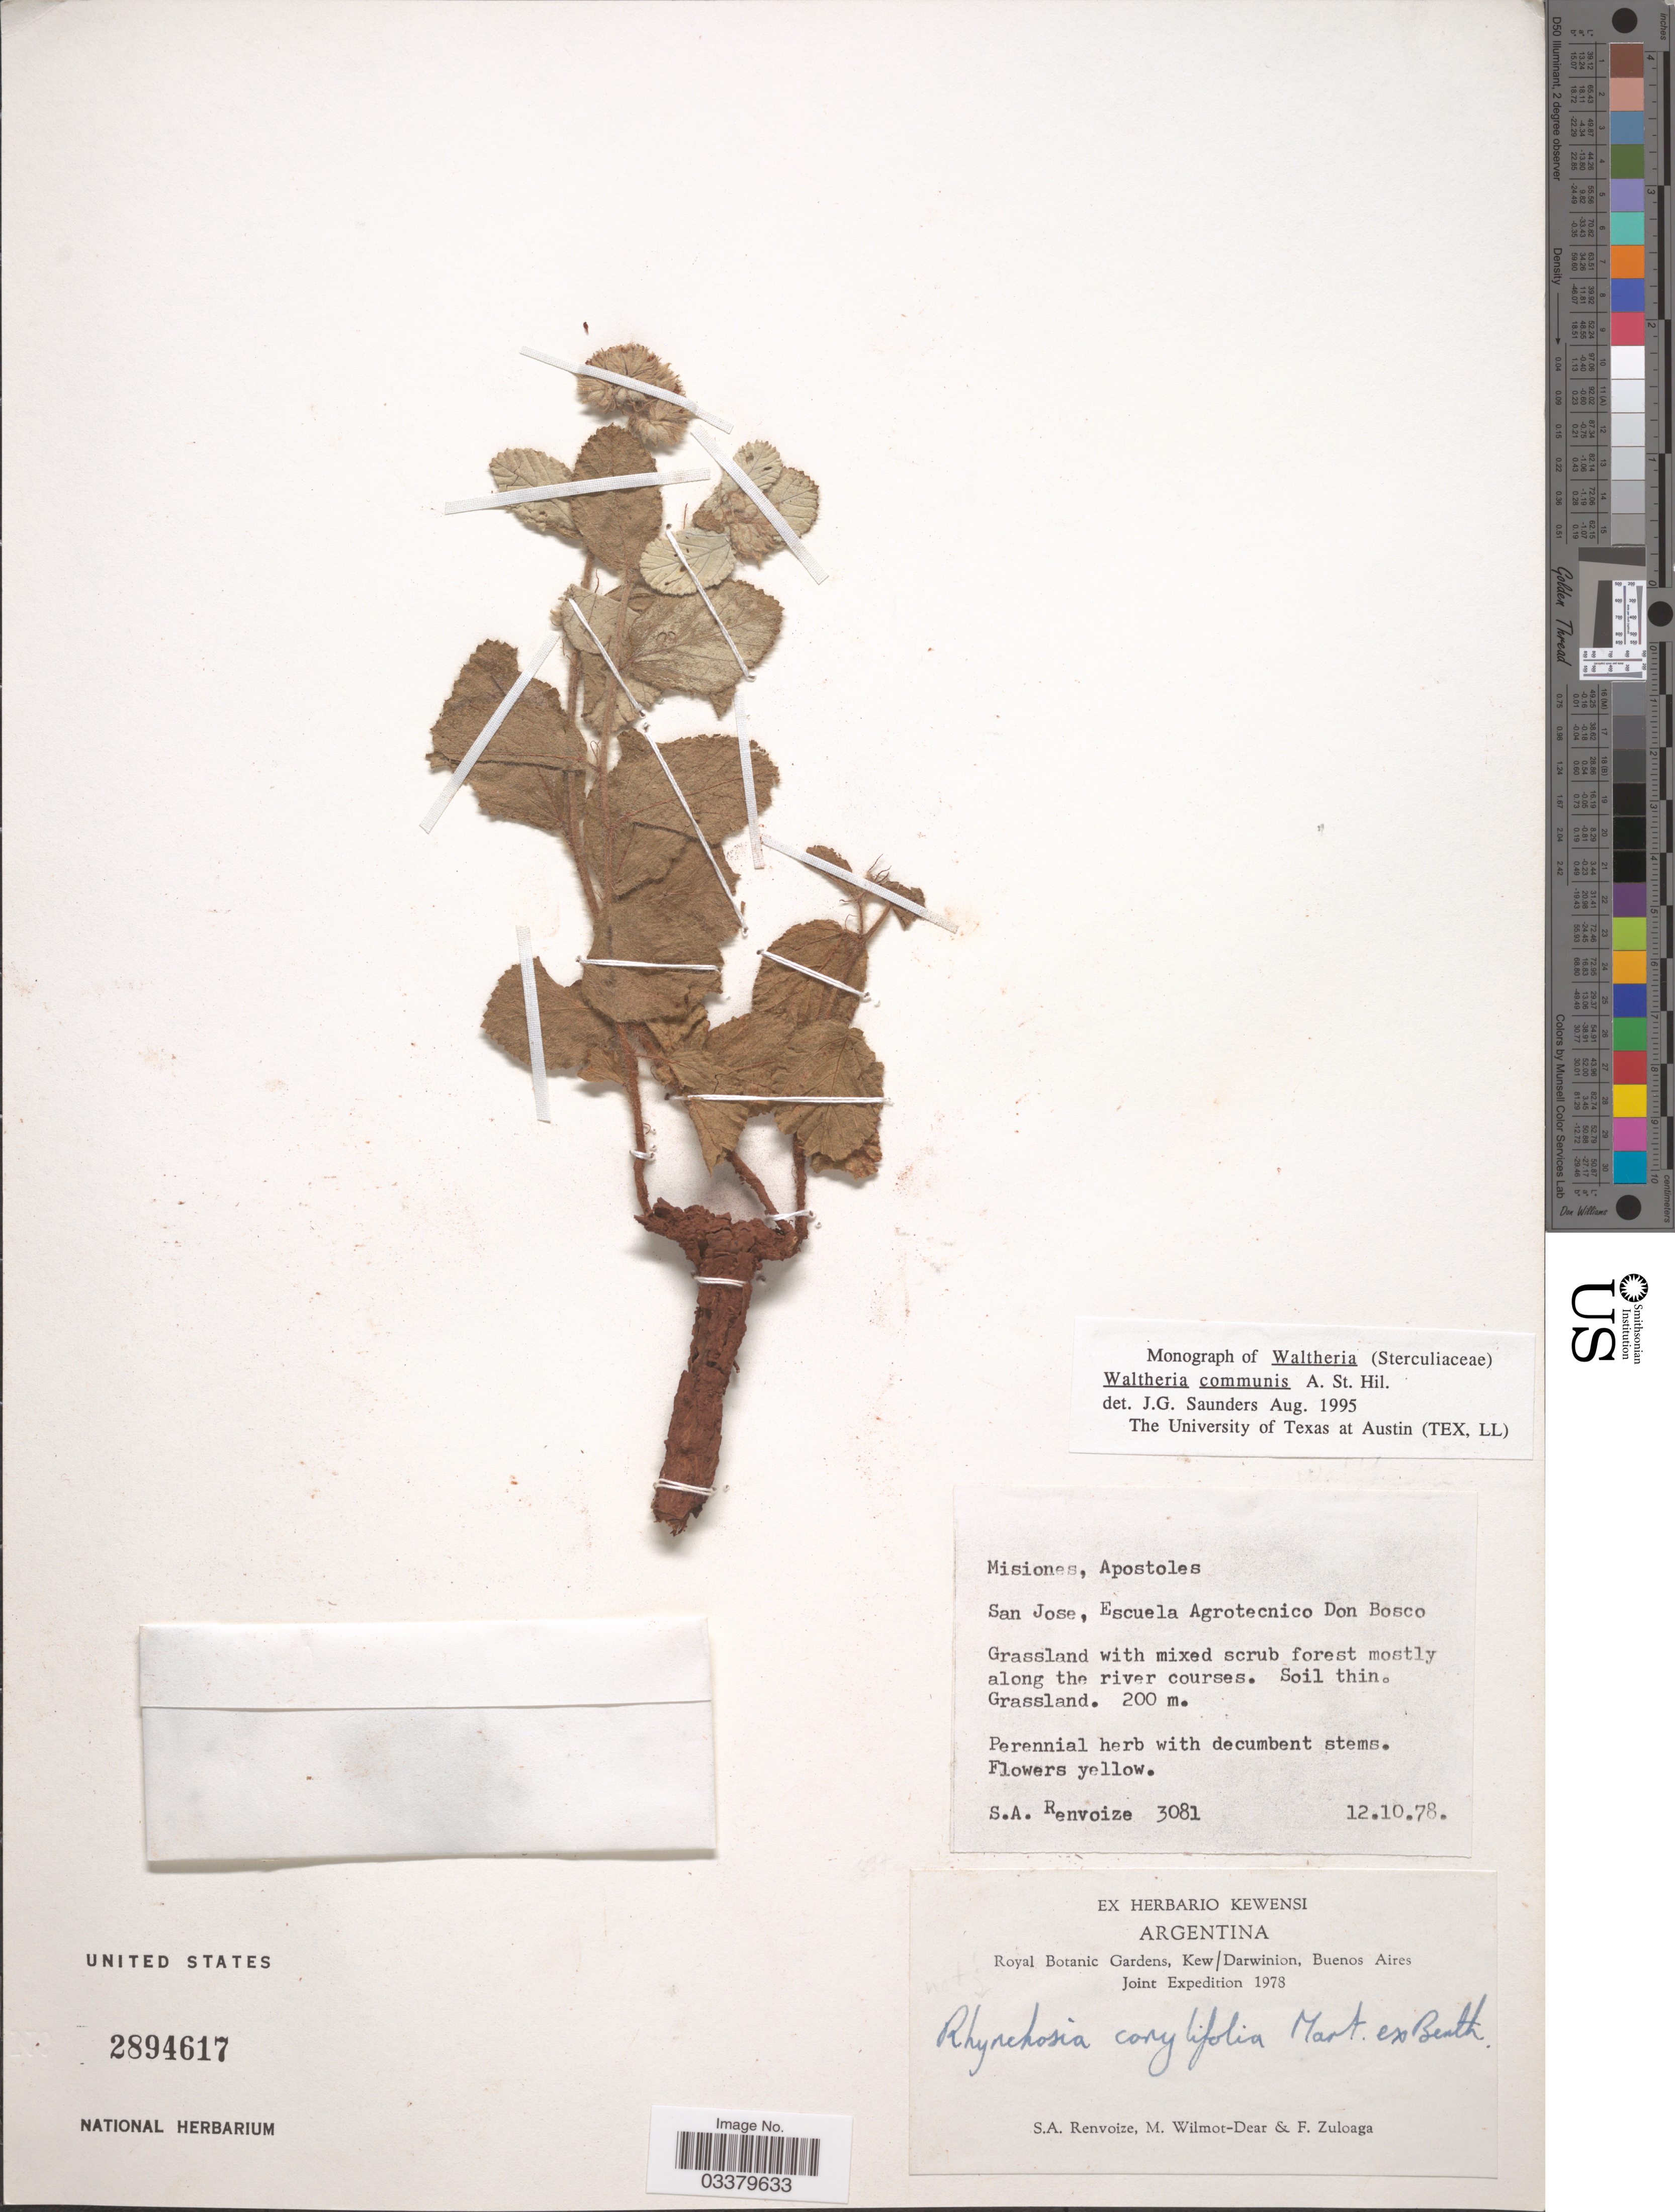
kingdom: Plantae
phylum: Tracheophyta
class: Magnoliopsida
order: Malvales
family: Malvaceae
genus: Waltheria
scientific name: Waltheria communis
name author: A. St.-Hil.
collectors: S. A. Renvoize, M. Wilmot-Dear & F. Zuloaga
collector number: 3081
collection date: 1978-10-12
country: Argentina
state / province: Misiones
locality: Apostoles. San Jose, Escuela Agrotecnico Don Bosco.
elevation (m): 200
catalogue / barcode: US 2894617